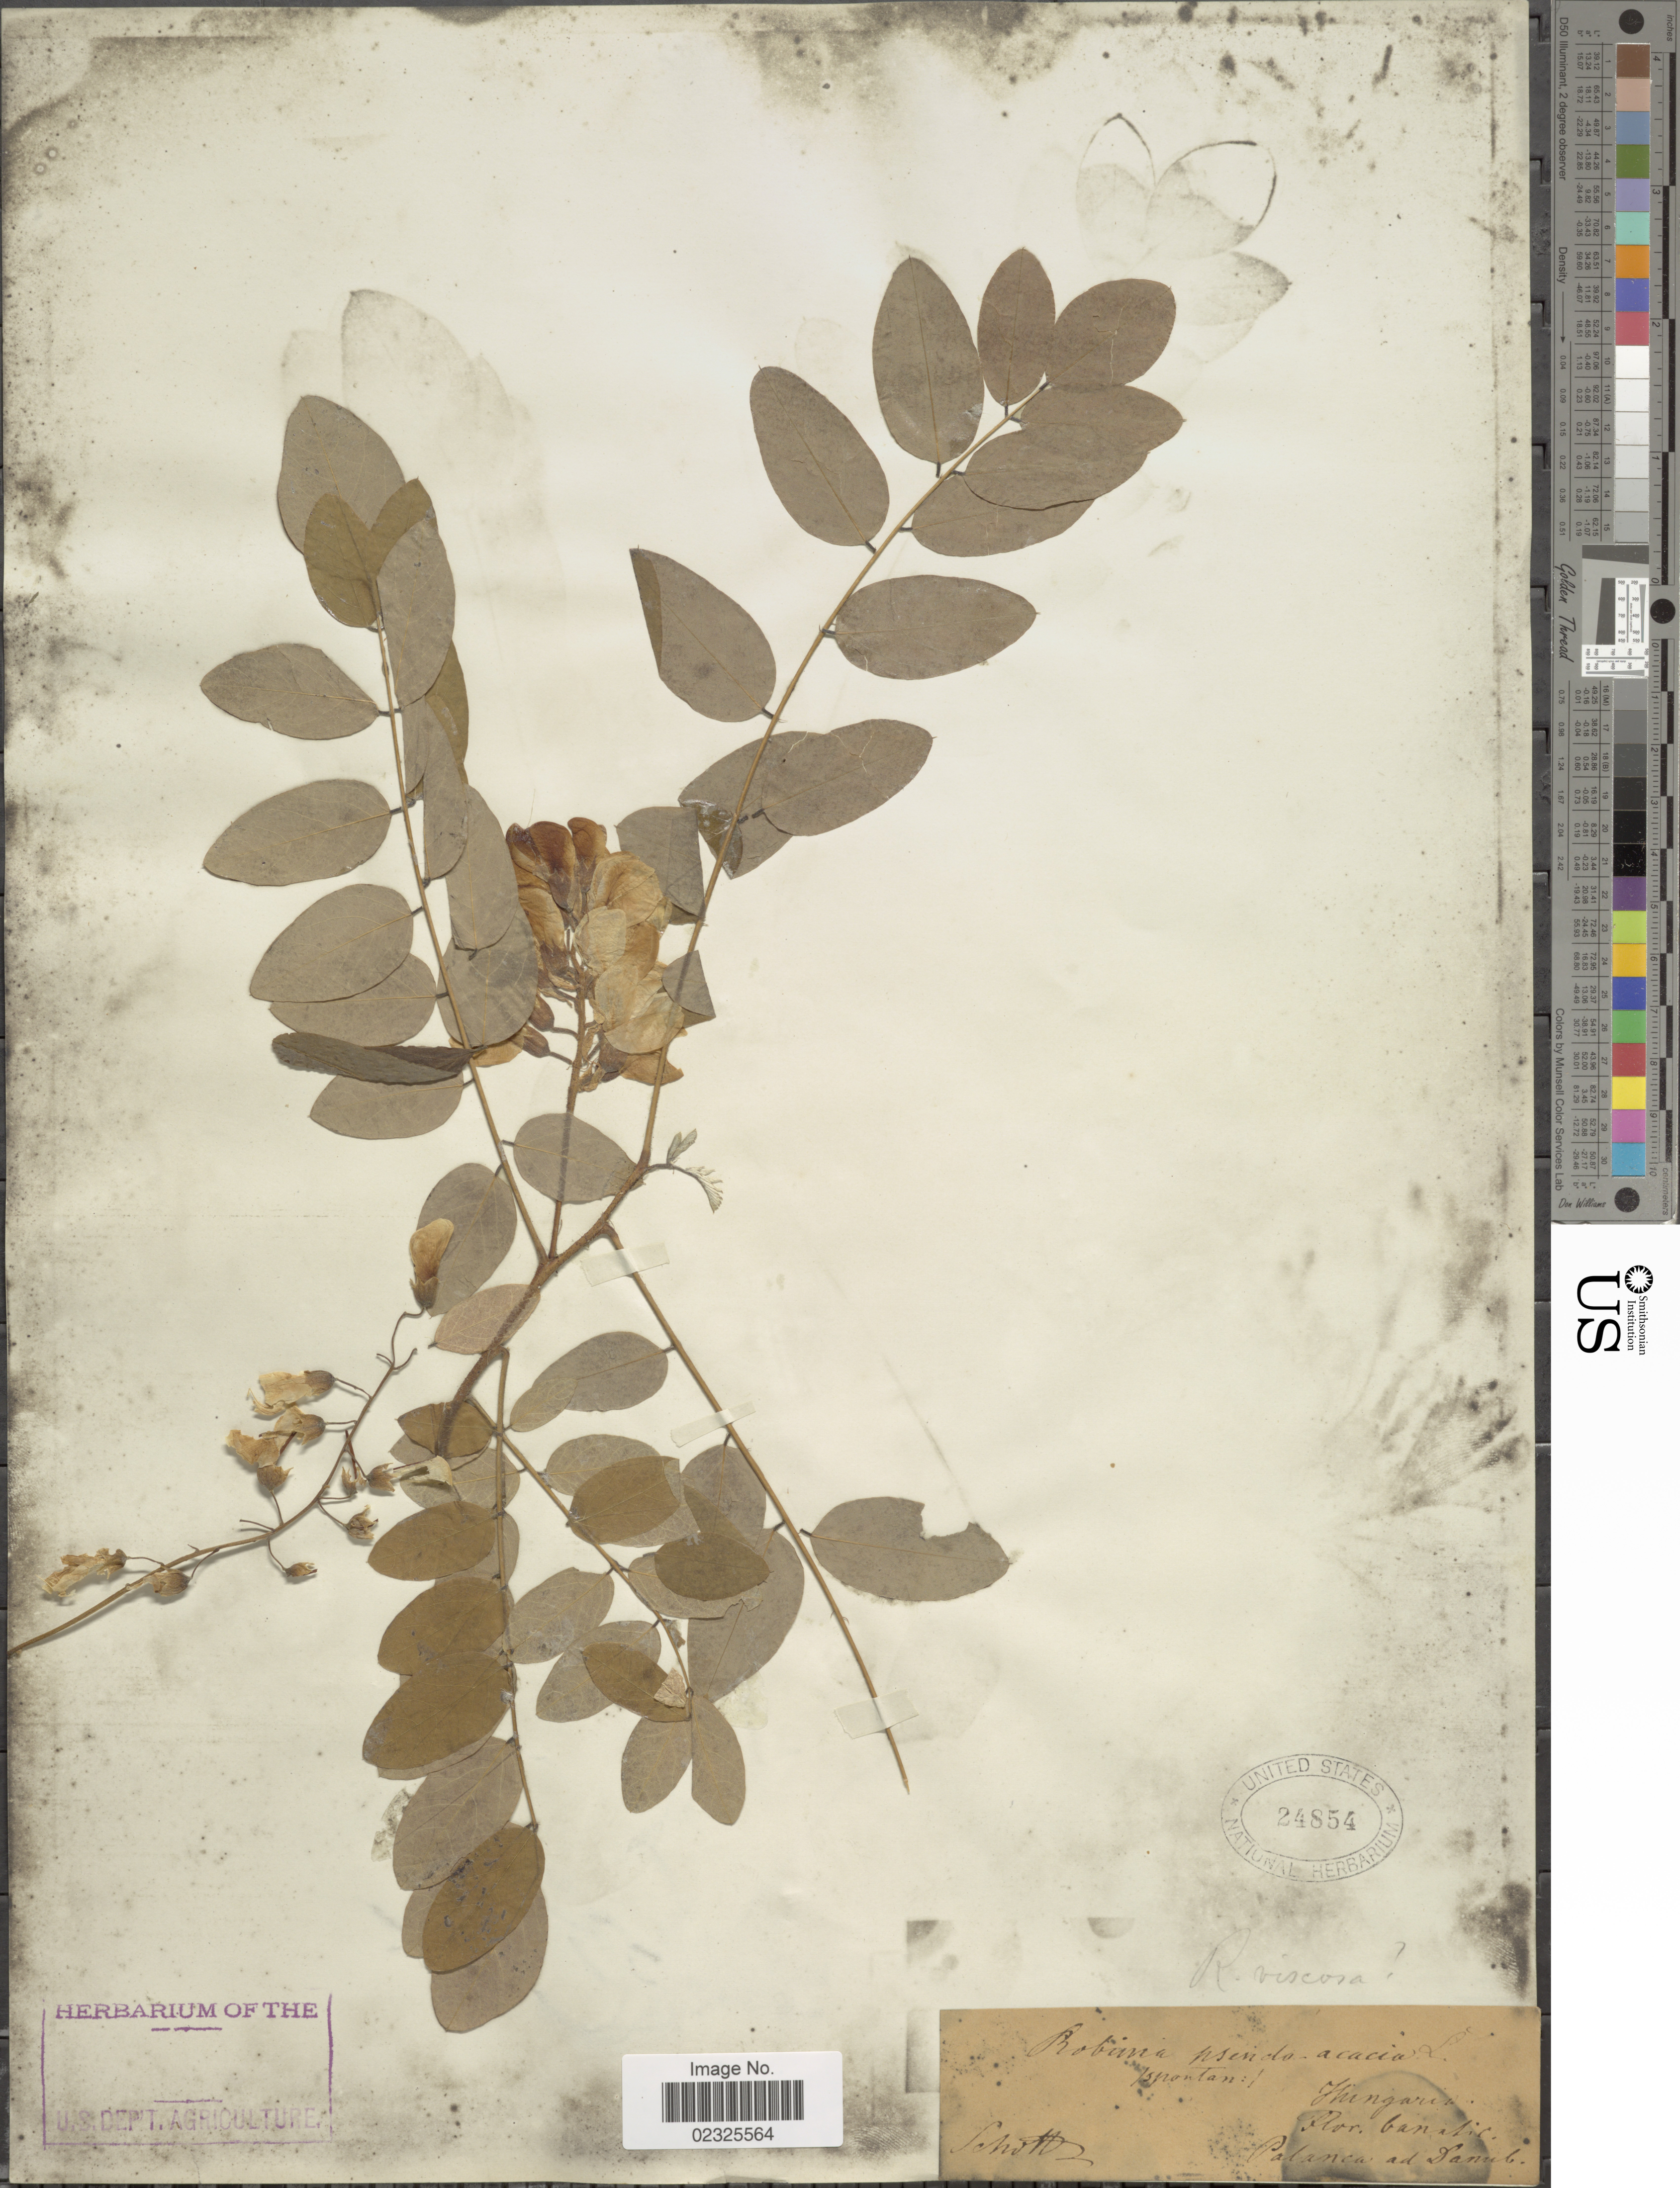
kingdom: Plantae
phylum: Tracheophyta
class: Magnoliopsida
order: Fabales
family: Fabaceae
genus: Robinia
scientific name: Robinia sp.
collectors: -. Schottz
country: Hungary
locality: Banatil, Palanca ad Damib [interpreted]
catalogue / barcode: US 24854